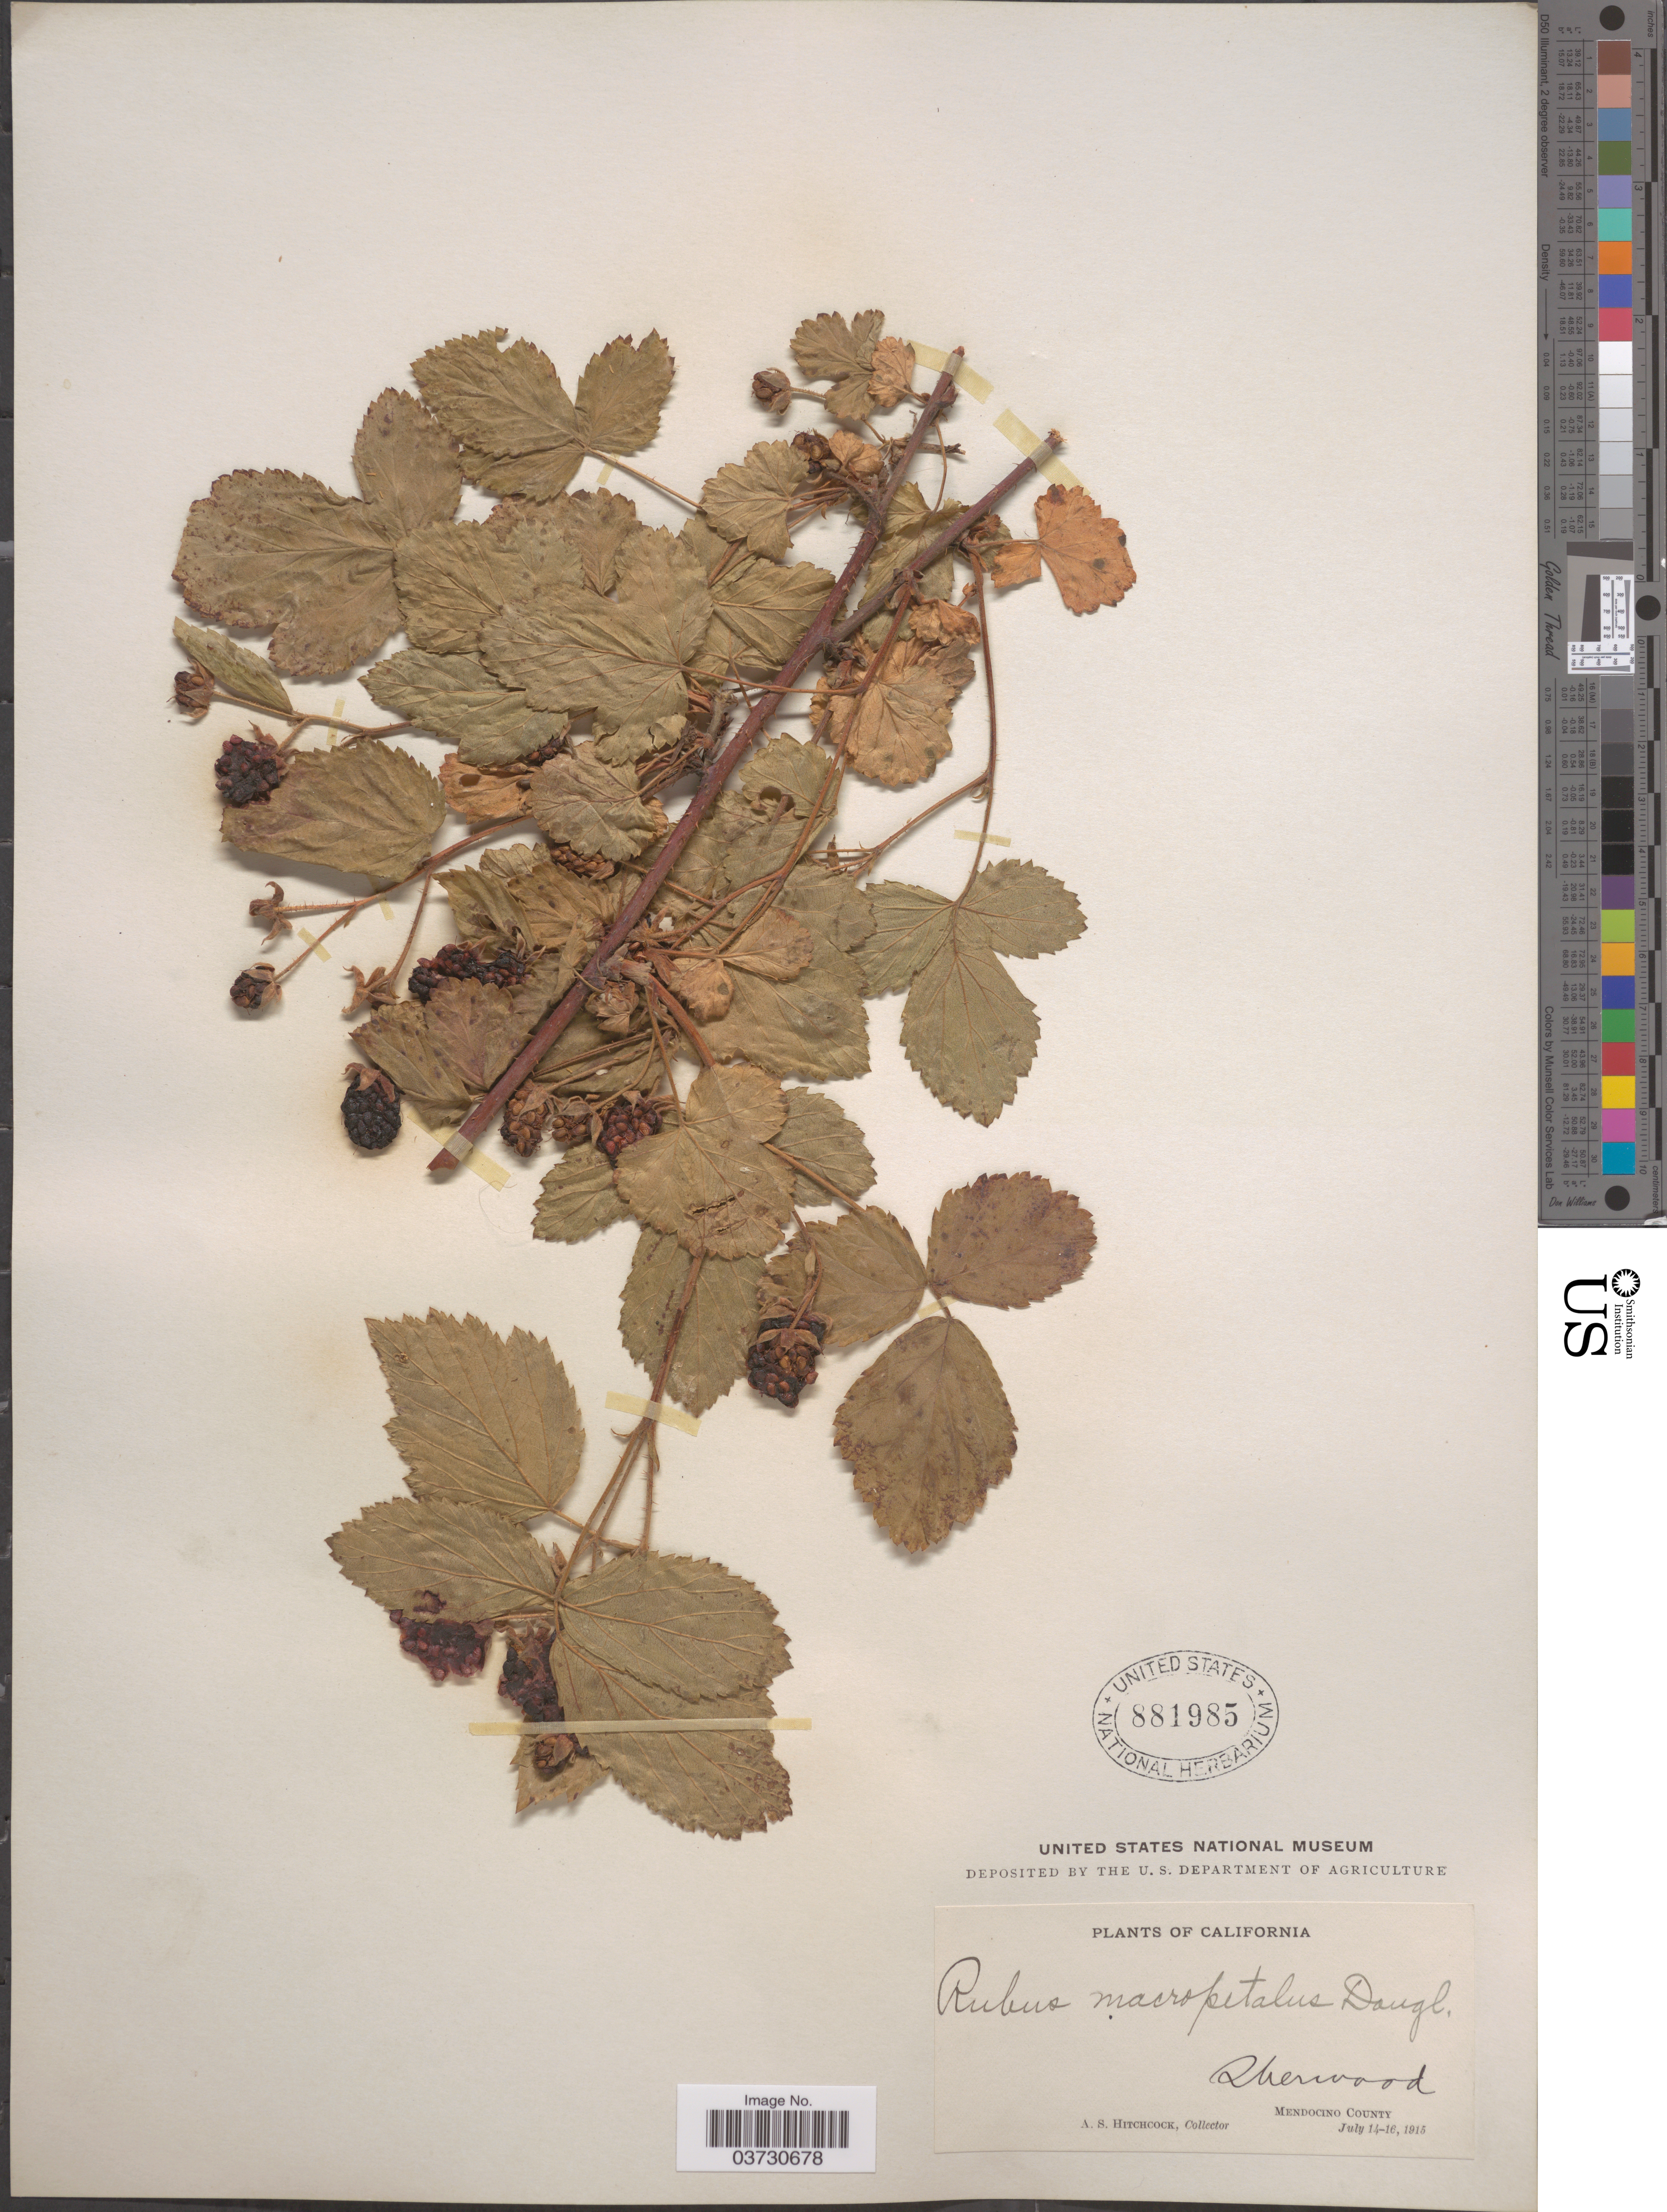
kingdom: Plantae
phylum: Tracheophyta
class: Magnoliopsida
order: Rosales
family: Rosaceae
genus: Rubus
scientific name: Rubus macropetalus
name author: Douglas ex Hook.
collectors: A. S. Hitchcock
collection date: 1915-07-14/1915-07-16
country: United States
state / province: California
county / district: Mendocino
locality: Sherwood. Mendocino County.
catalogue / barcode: US 881985